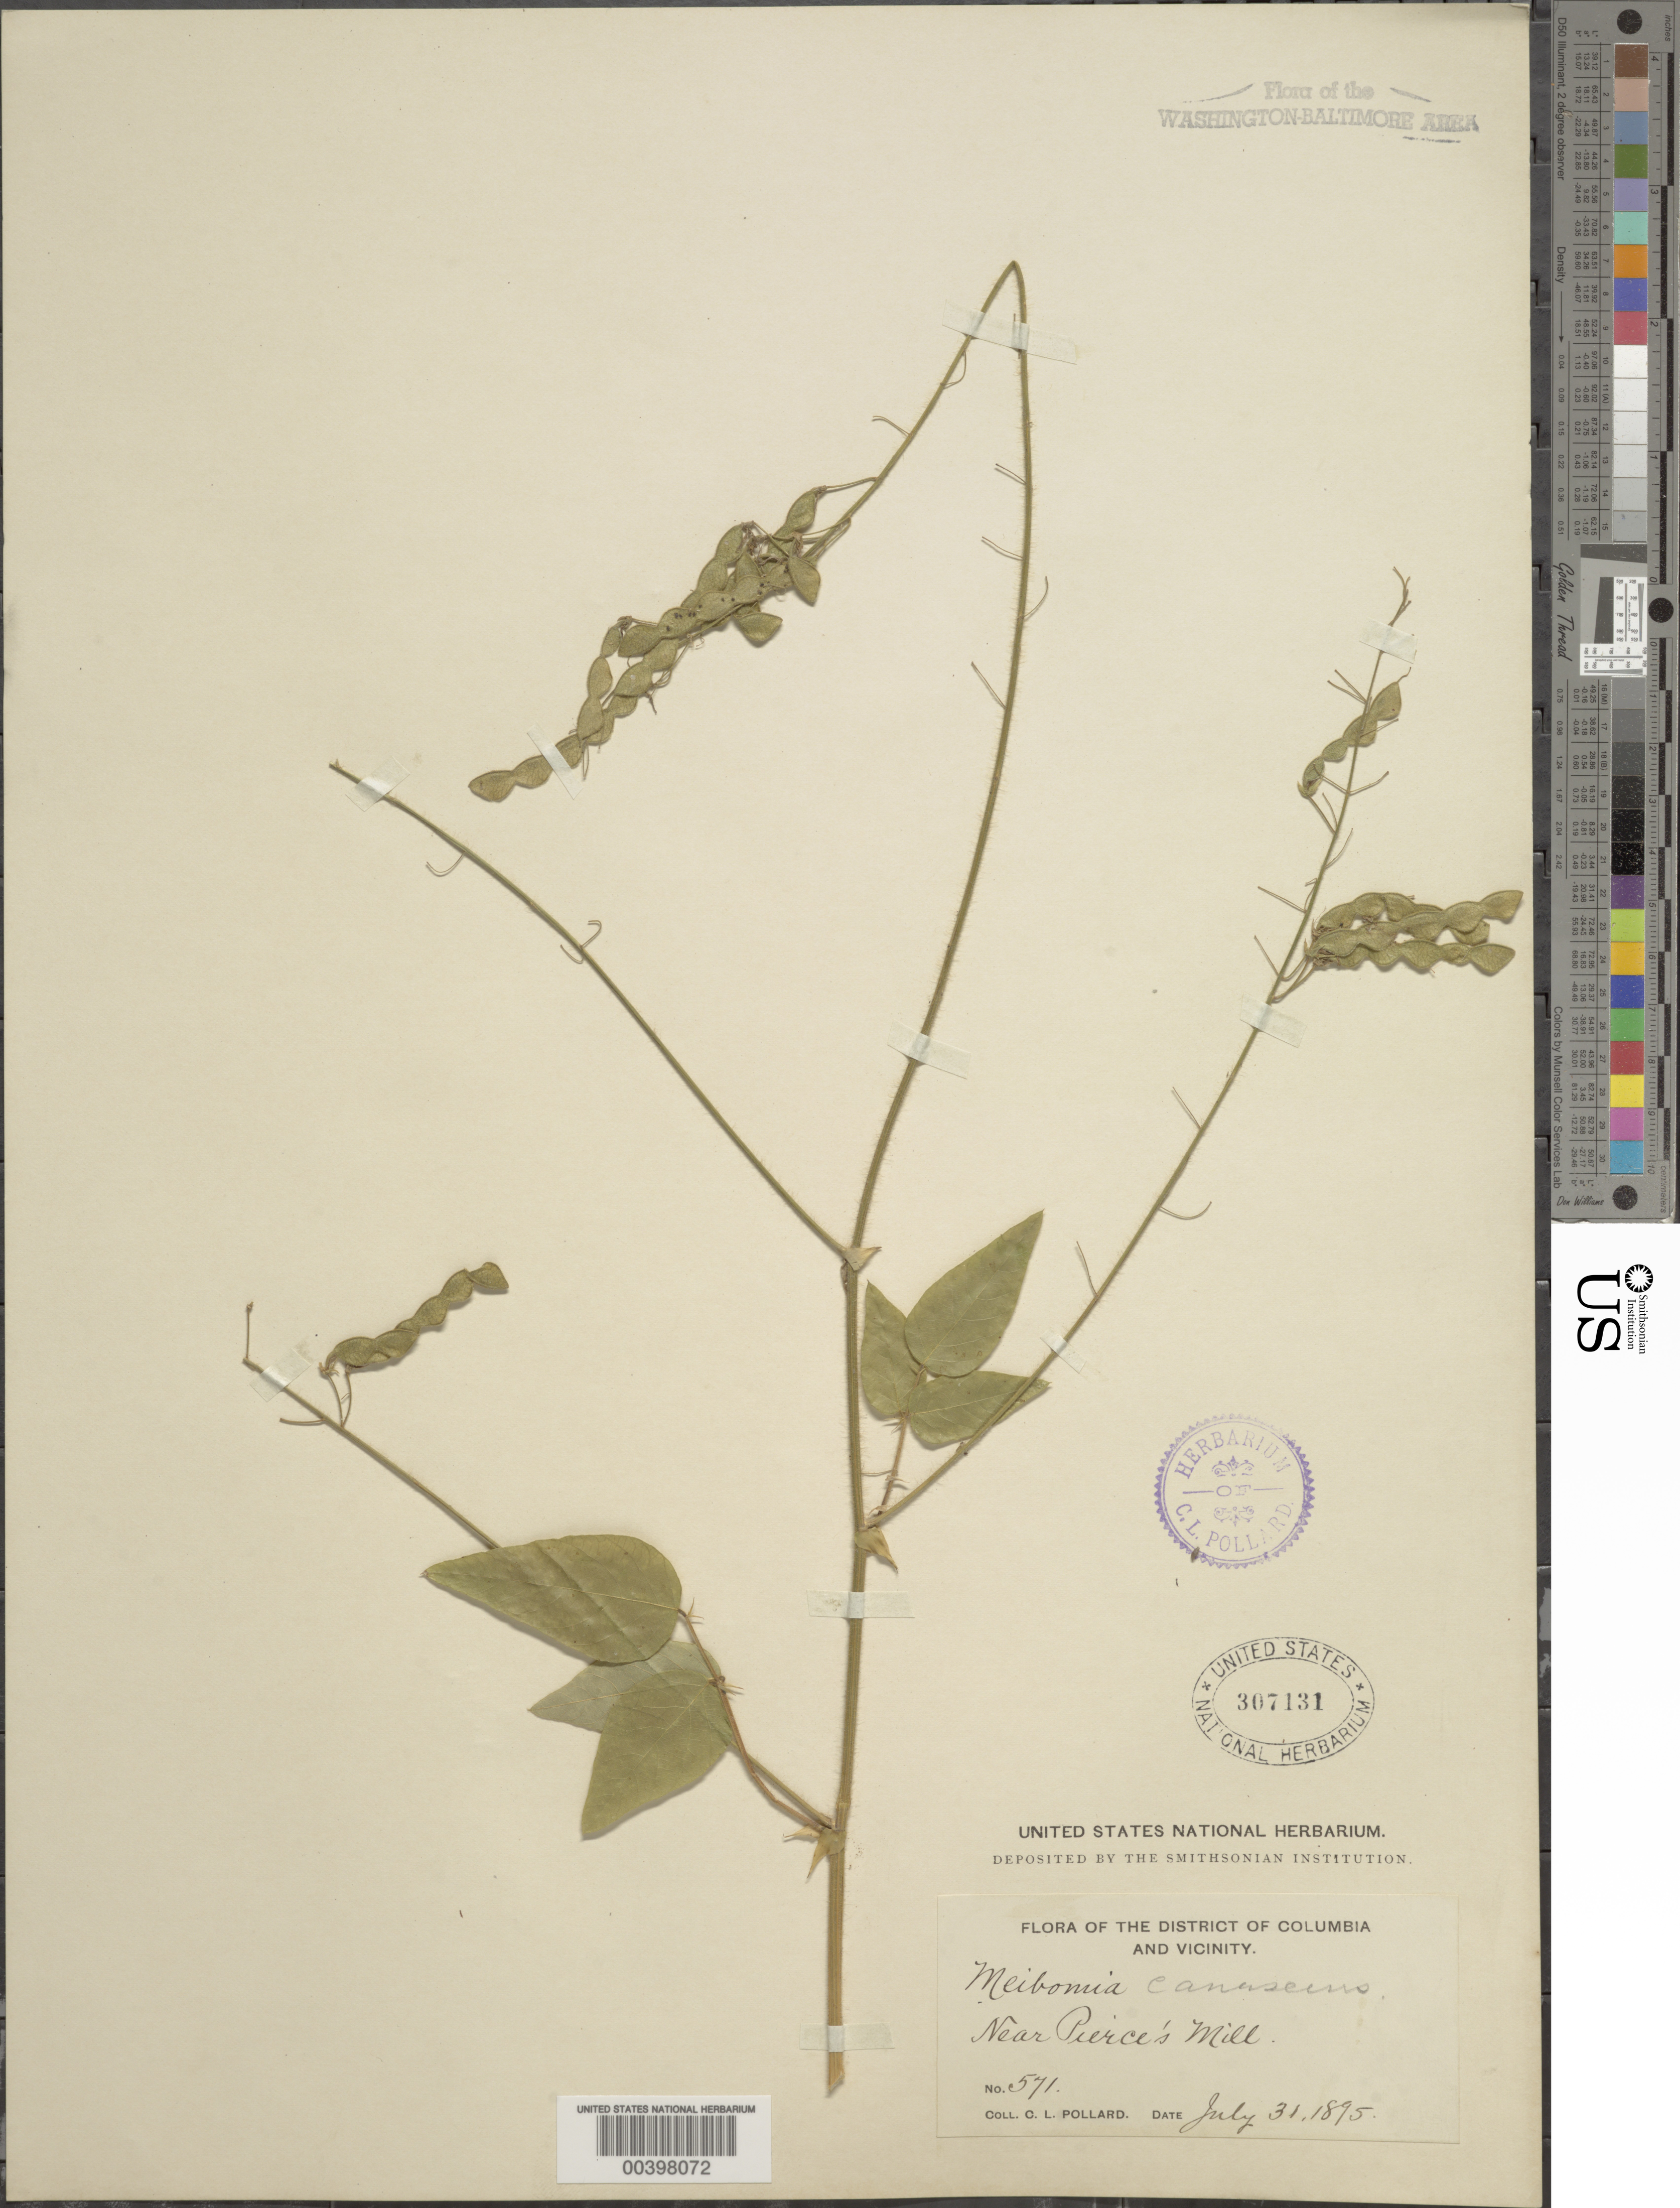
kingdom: Plantae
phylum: Tracheophyta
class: Magnoliopsida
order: Fabales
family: Fabaceae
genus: Desmodium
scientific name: Desmodium canescens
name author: (L.) DC.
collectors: C. L. Pollard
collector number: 571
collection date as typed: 31 Jul 1895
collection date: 1895-07-31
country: United States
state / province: District of Columbia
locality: Near Pierce's Mill Rock Creek Park and vicinity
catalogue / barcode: US 307131